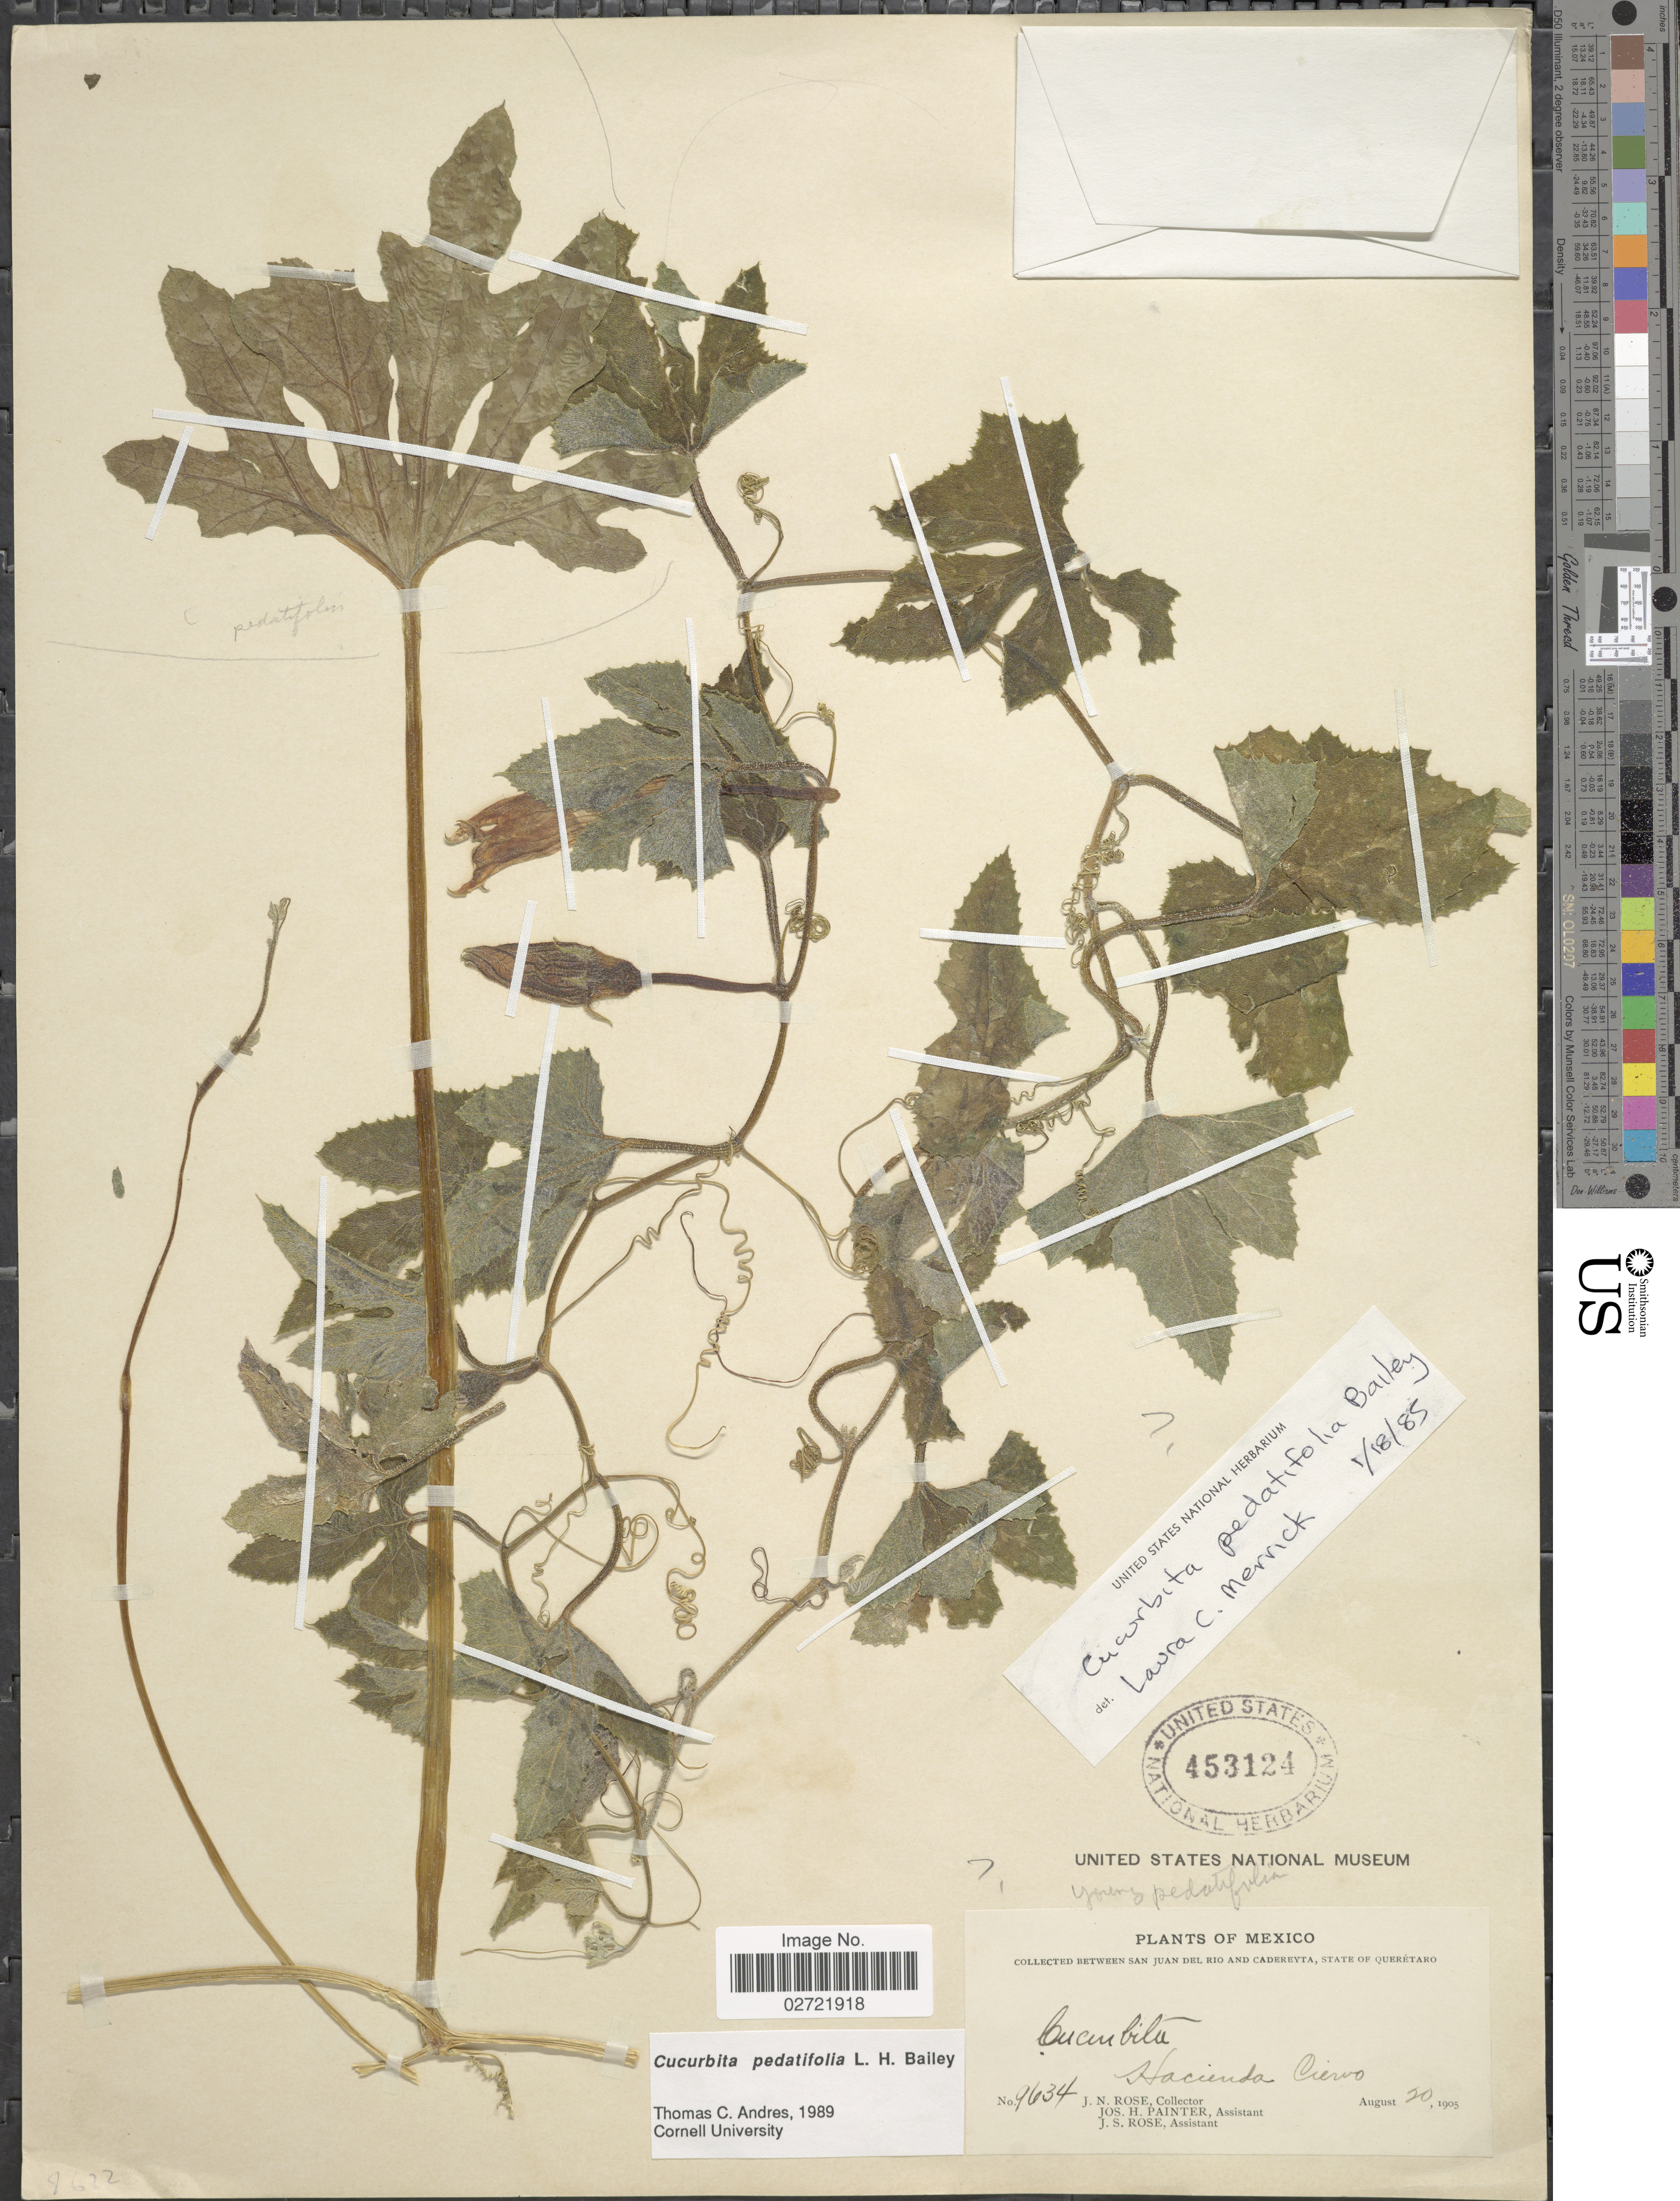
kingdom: Plantae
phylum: Tracheophyta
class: Magnoliopsida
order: Cucurbitales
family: Cucurbitaceae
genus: Cucurbita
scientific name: Cucurbita pedatifolia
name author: L.H. Bailey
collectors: J. N. Rose, J. H. Painter & J. S. Rose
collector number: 9634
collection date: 1905-08-20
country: Mexico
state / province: Querétaro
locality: Between San Juan del Rio and Cadereyta, Hacienda Ciervo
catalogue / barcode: US 453124